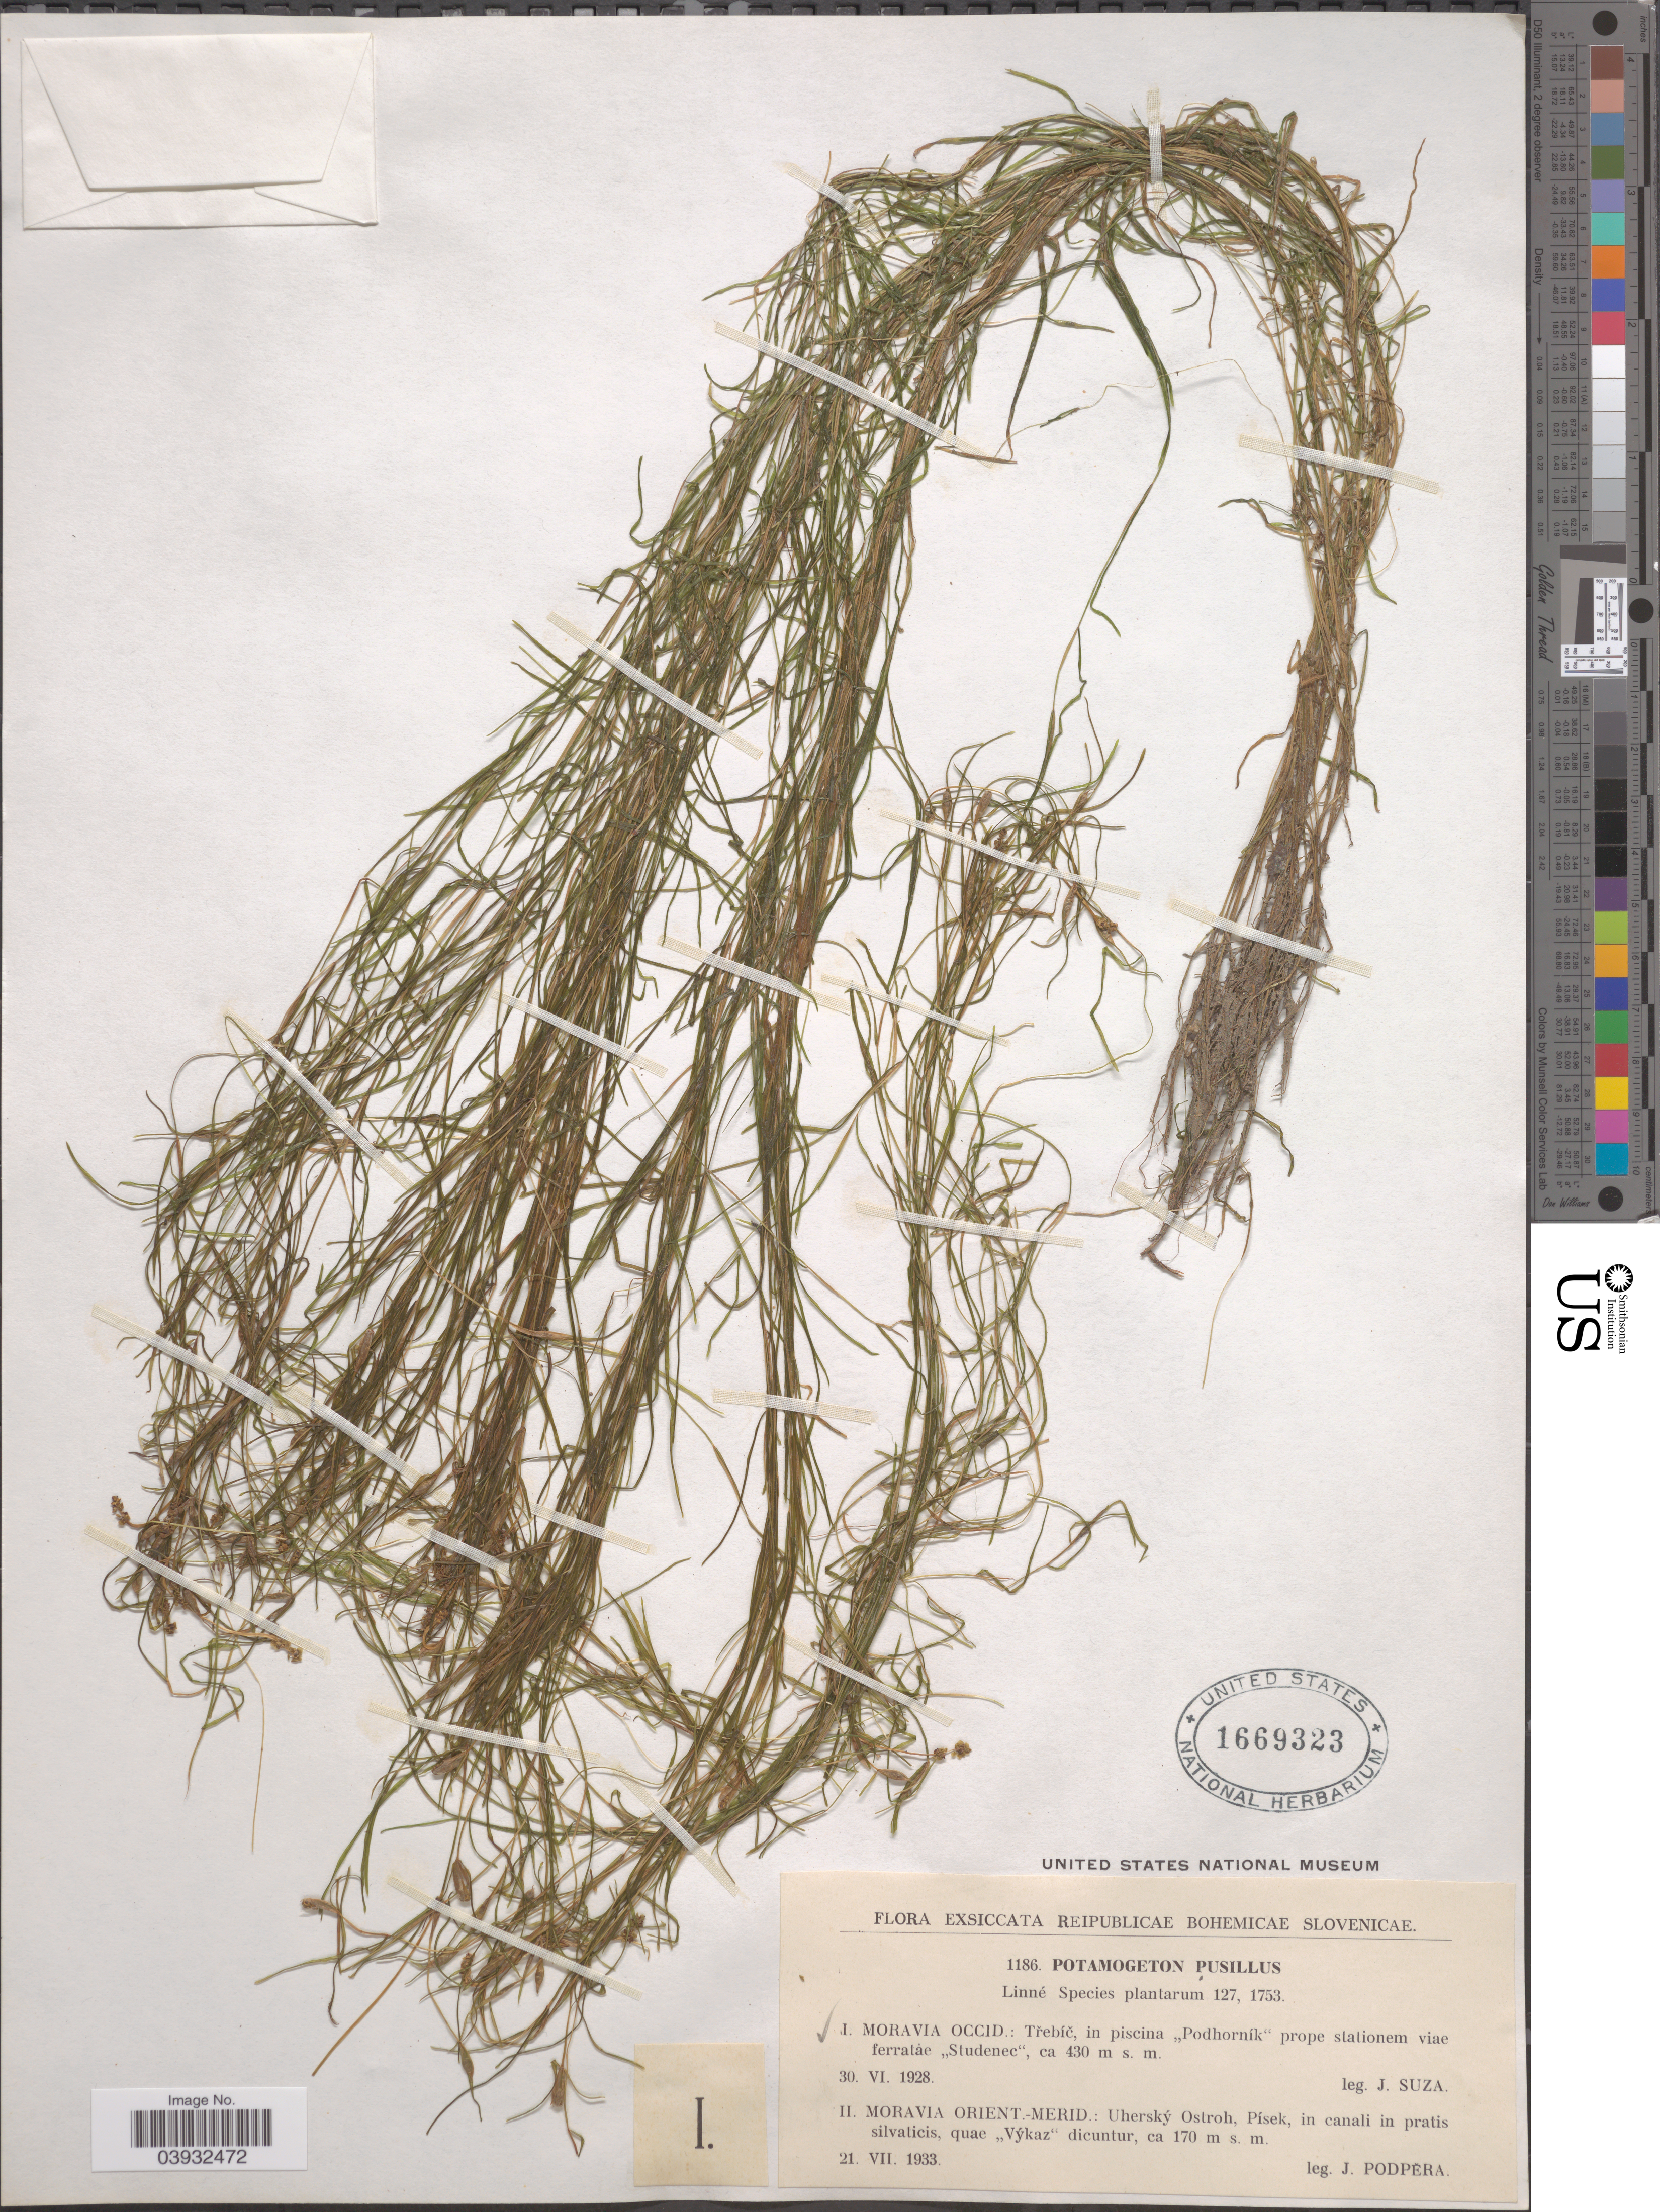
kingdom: Plantae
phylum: Tracheophyta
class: Liliopsida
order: Alismatales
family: Potamogetonaceae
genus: Potamogeton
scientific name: Potamogeton pusillus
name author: L.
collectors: J. Suza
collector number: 1186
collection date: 1928-06-30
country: Czechia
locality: Reipublicae Bohemicae Slovenicae. Moravia Occid.: Třbíč, in piscina "Podhorník" prope stationem viae ferratae "Studenec".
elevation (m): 430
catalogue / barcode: US 1669323